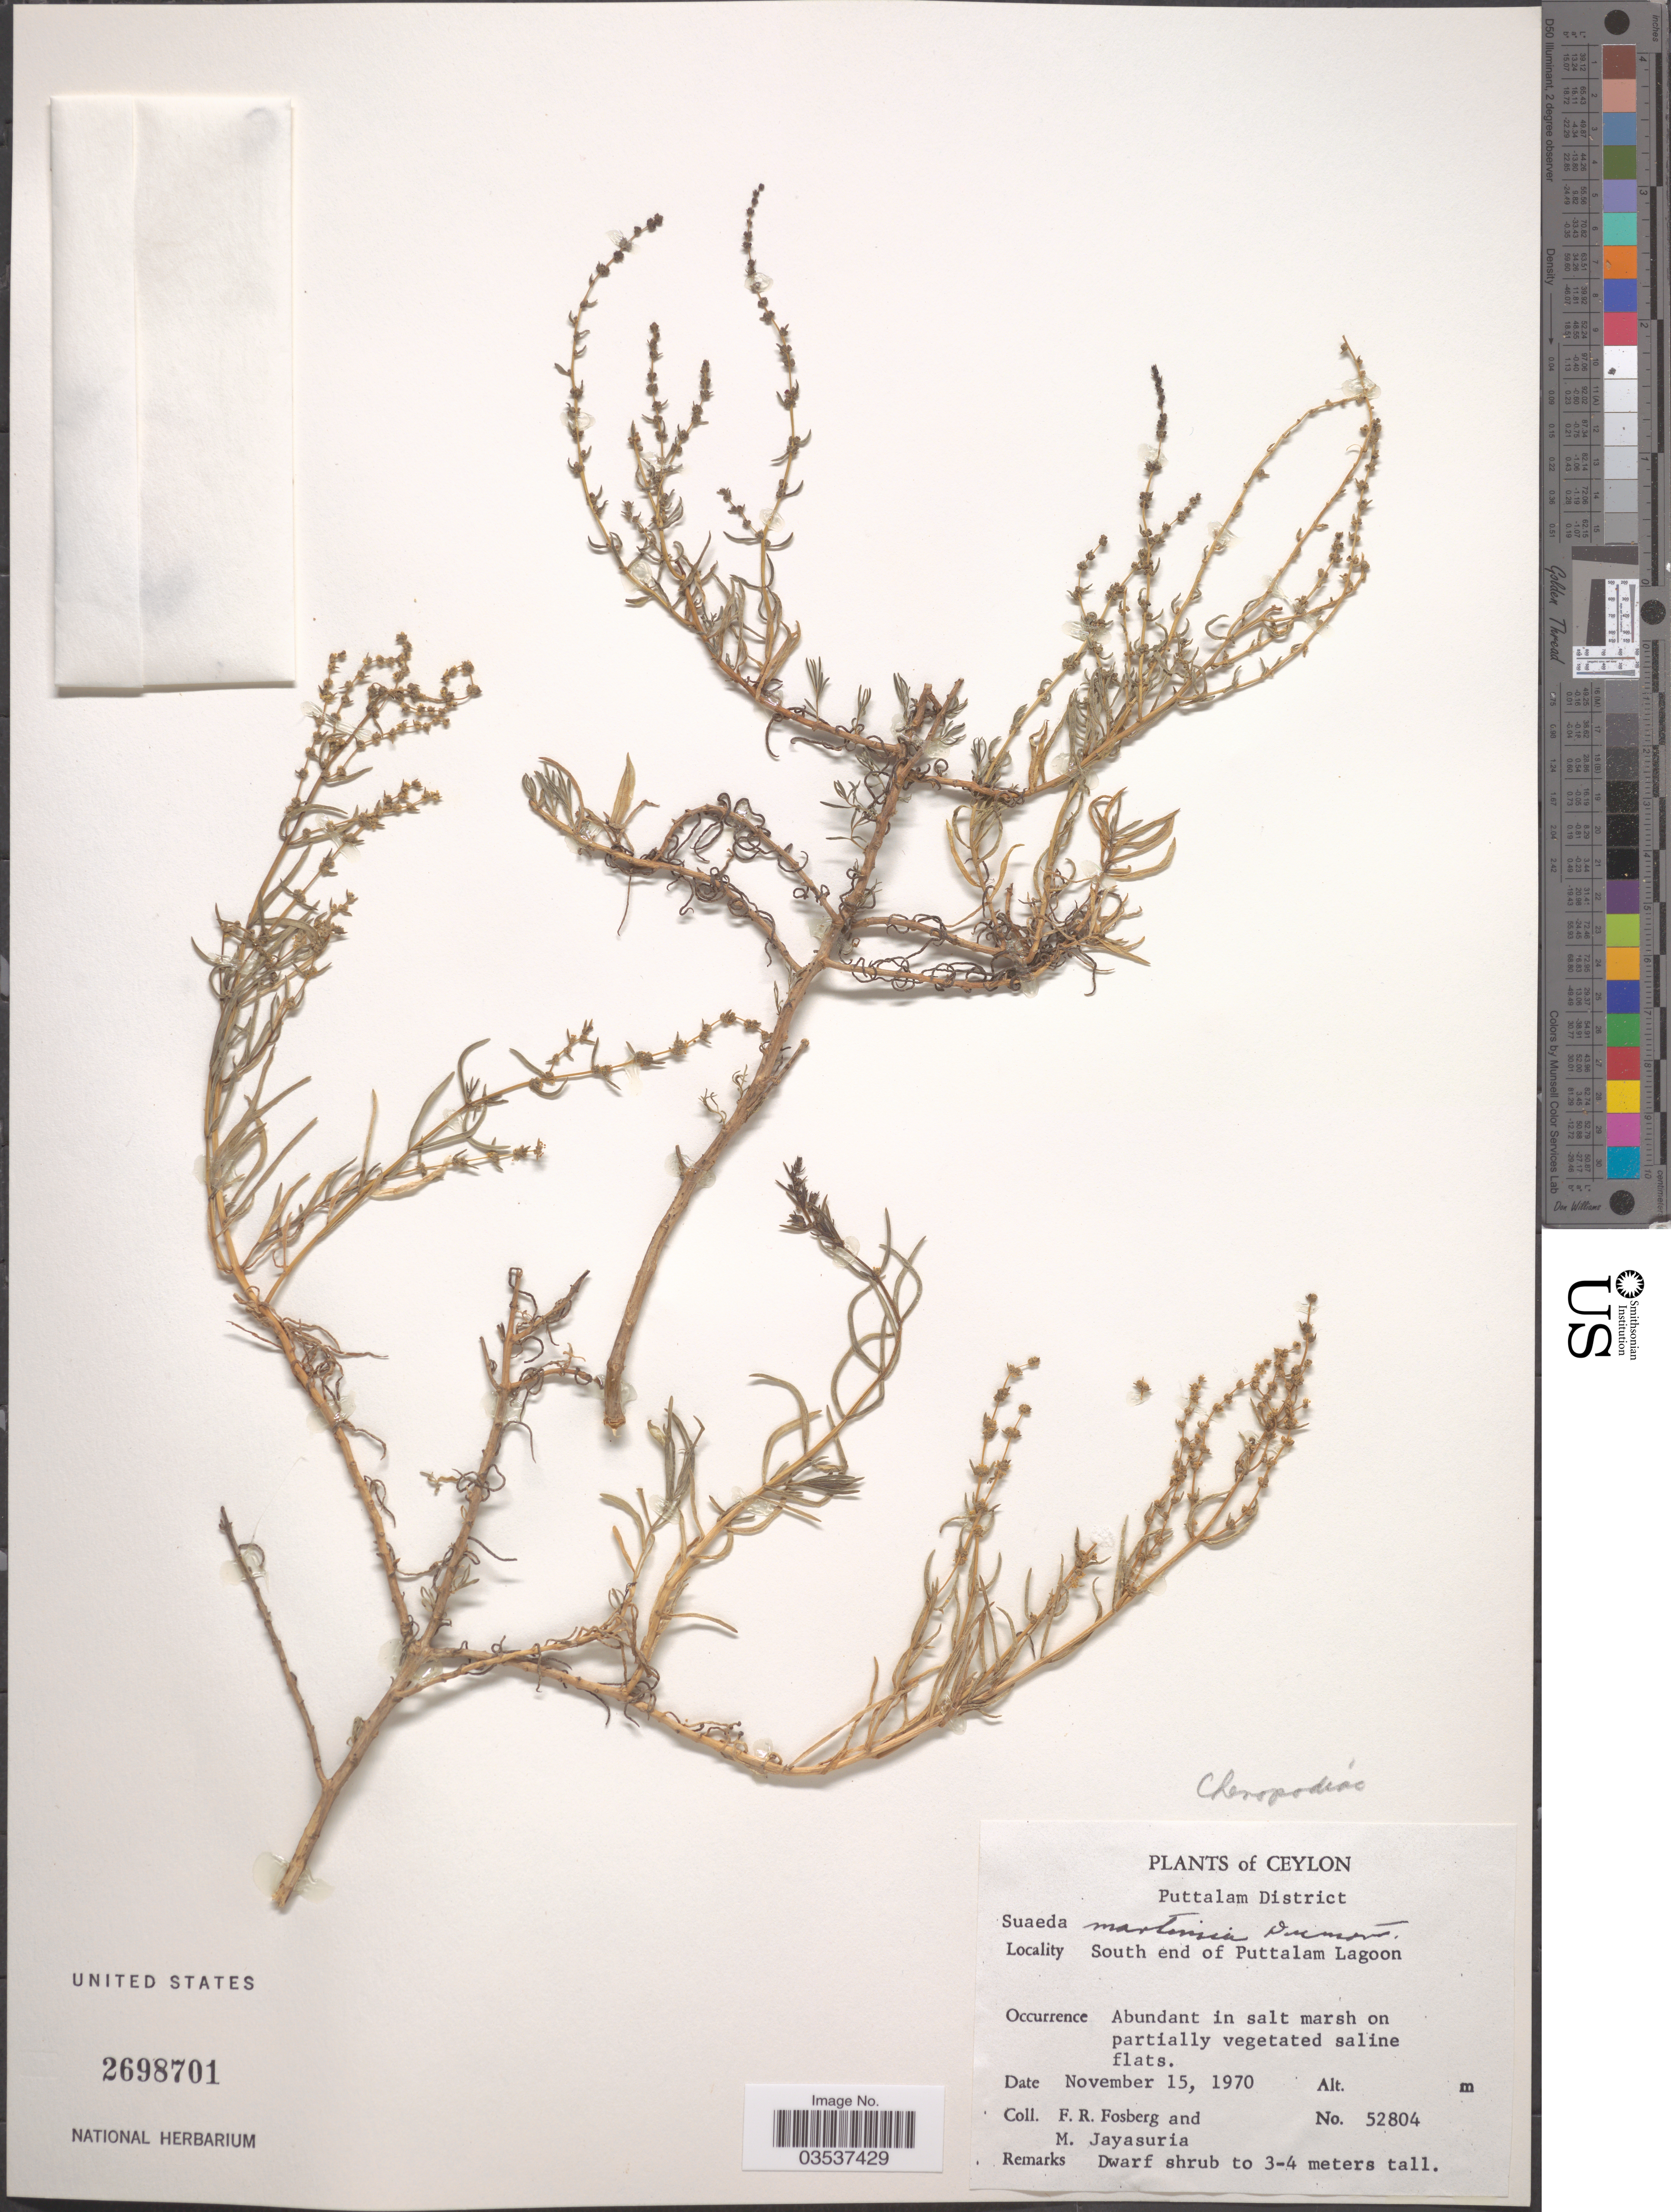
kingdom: Plantae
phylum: Tracheophyta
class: Magnoliopsida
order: Caryophyllales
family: Amaranthaceae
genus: Suaeda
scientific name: Suaeda maritima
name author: (L.) Dumort.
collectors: F. R. Fosberg & M. Jayasuria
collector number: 52804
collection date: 1970-11-15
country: Sri Lanka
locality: Ceylon. Puttalam District. South end of Puttalam Lagoon.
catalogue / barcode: US 2698701